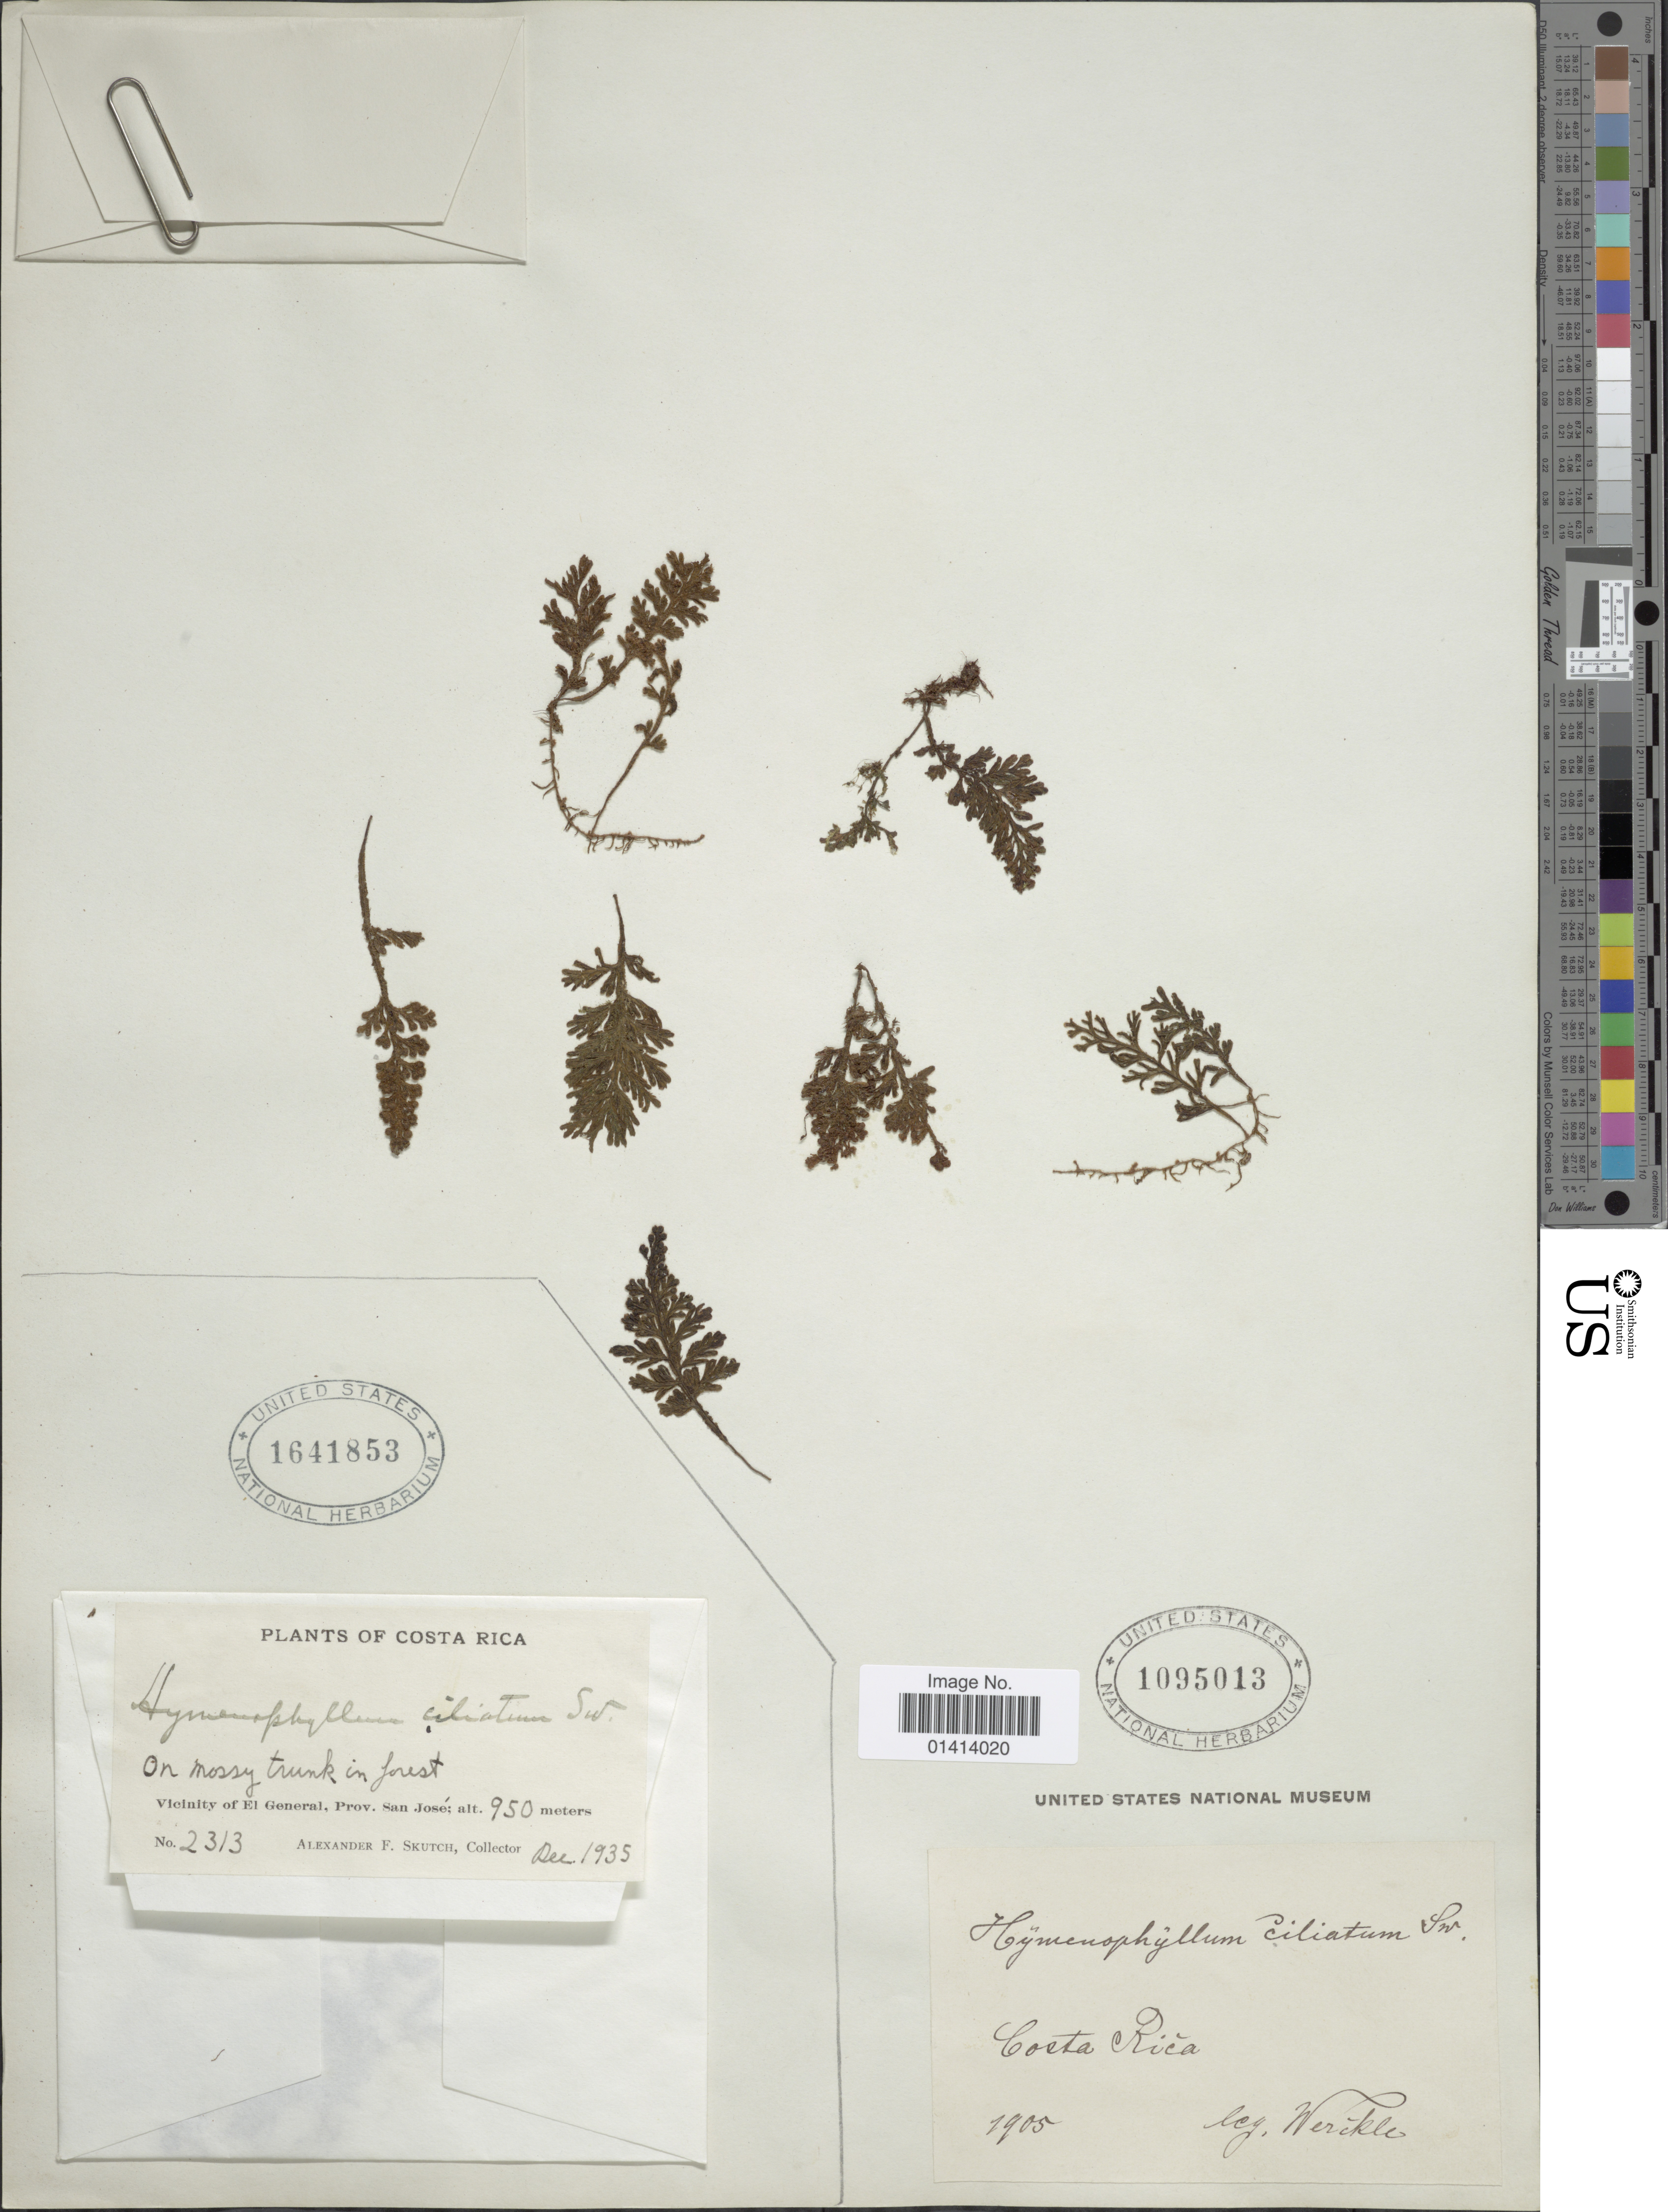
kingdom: Plantae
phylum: Tracheophyta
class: Polypodiopsida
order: Hymenophyllales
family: Hymenophyllaceae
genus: Hymenophyllum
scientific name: Hymenophyllum hirsutum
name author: (L.) Sw.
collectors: A. F. Skutch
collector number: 2313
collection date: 1935-12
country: Costa Rica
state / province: San José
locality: Vicinity of El General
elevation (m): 950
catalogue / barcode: US 1641853-2